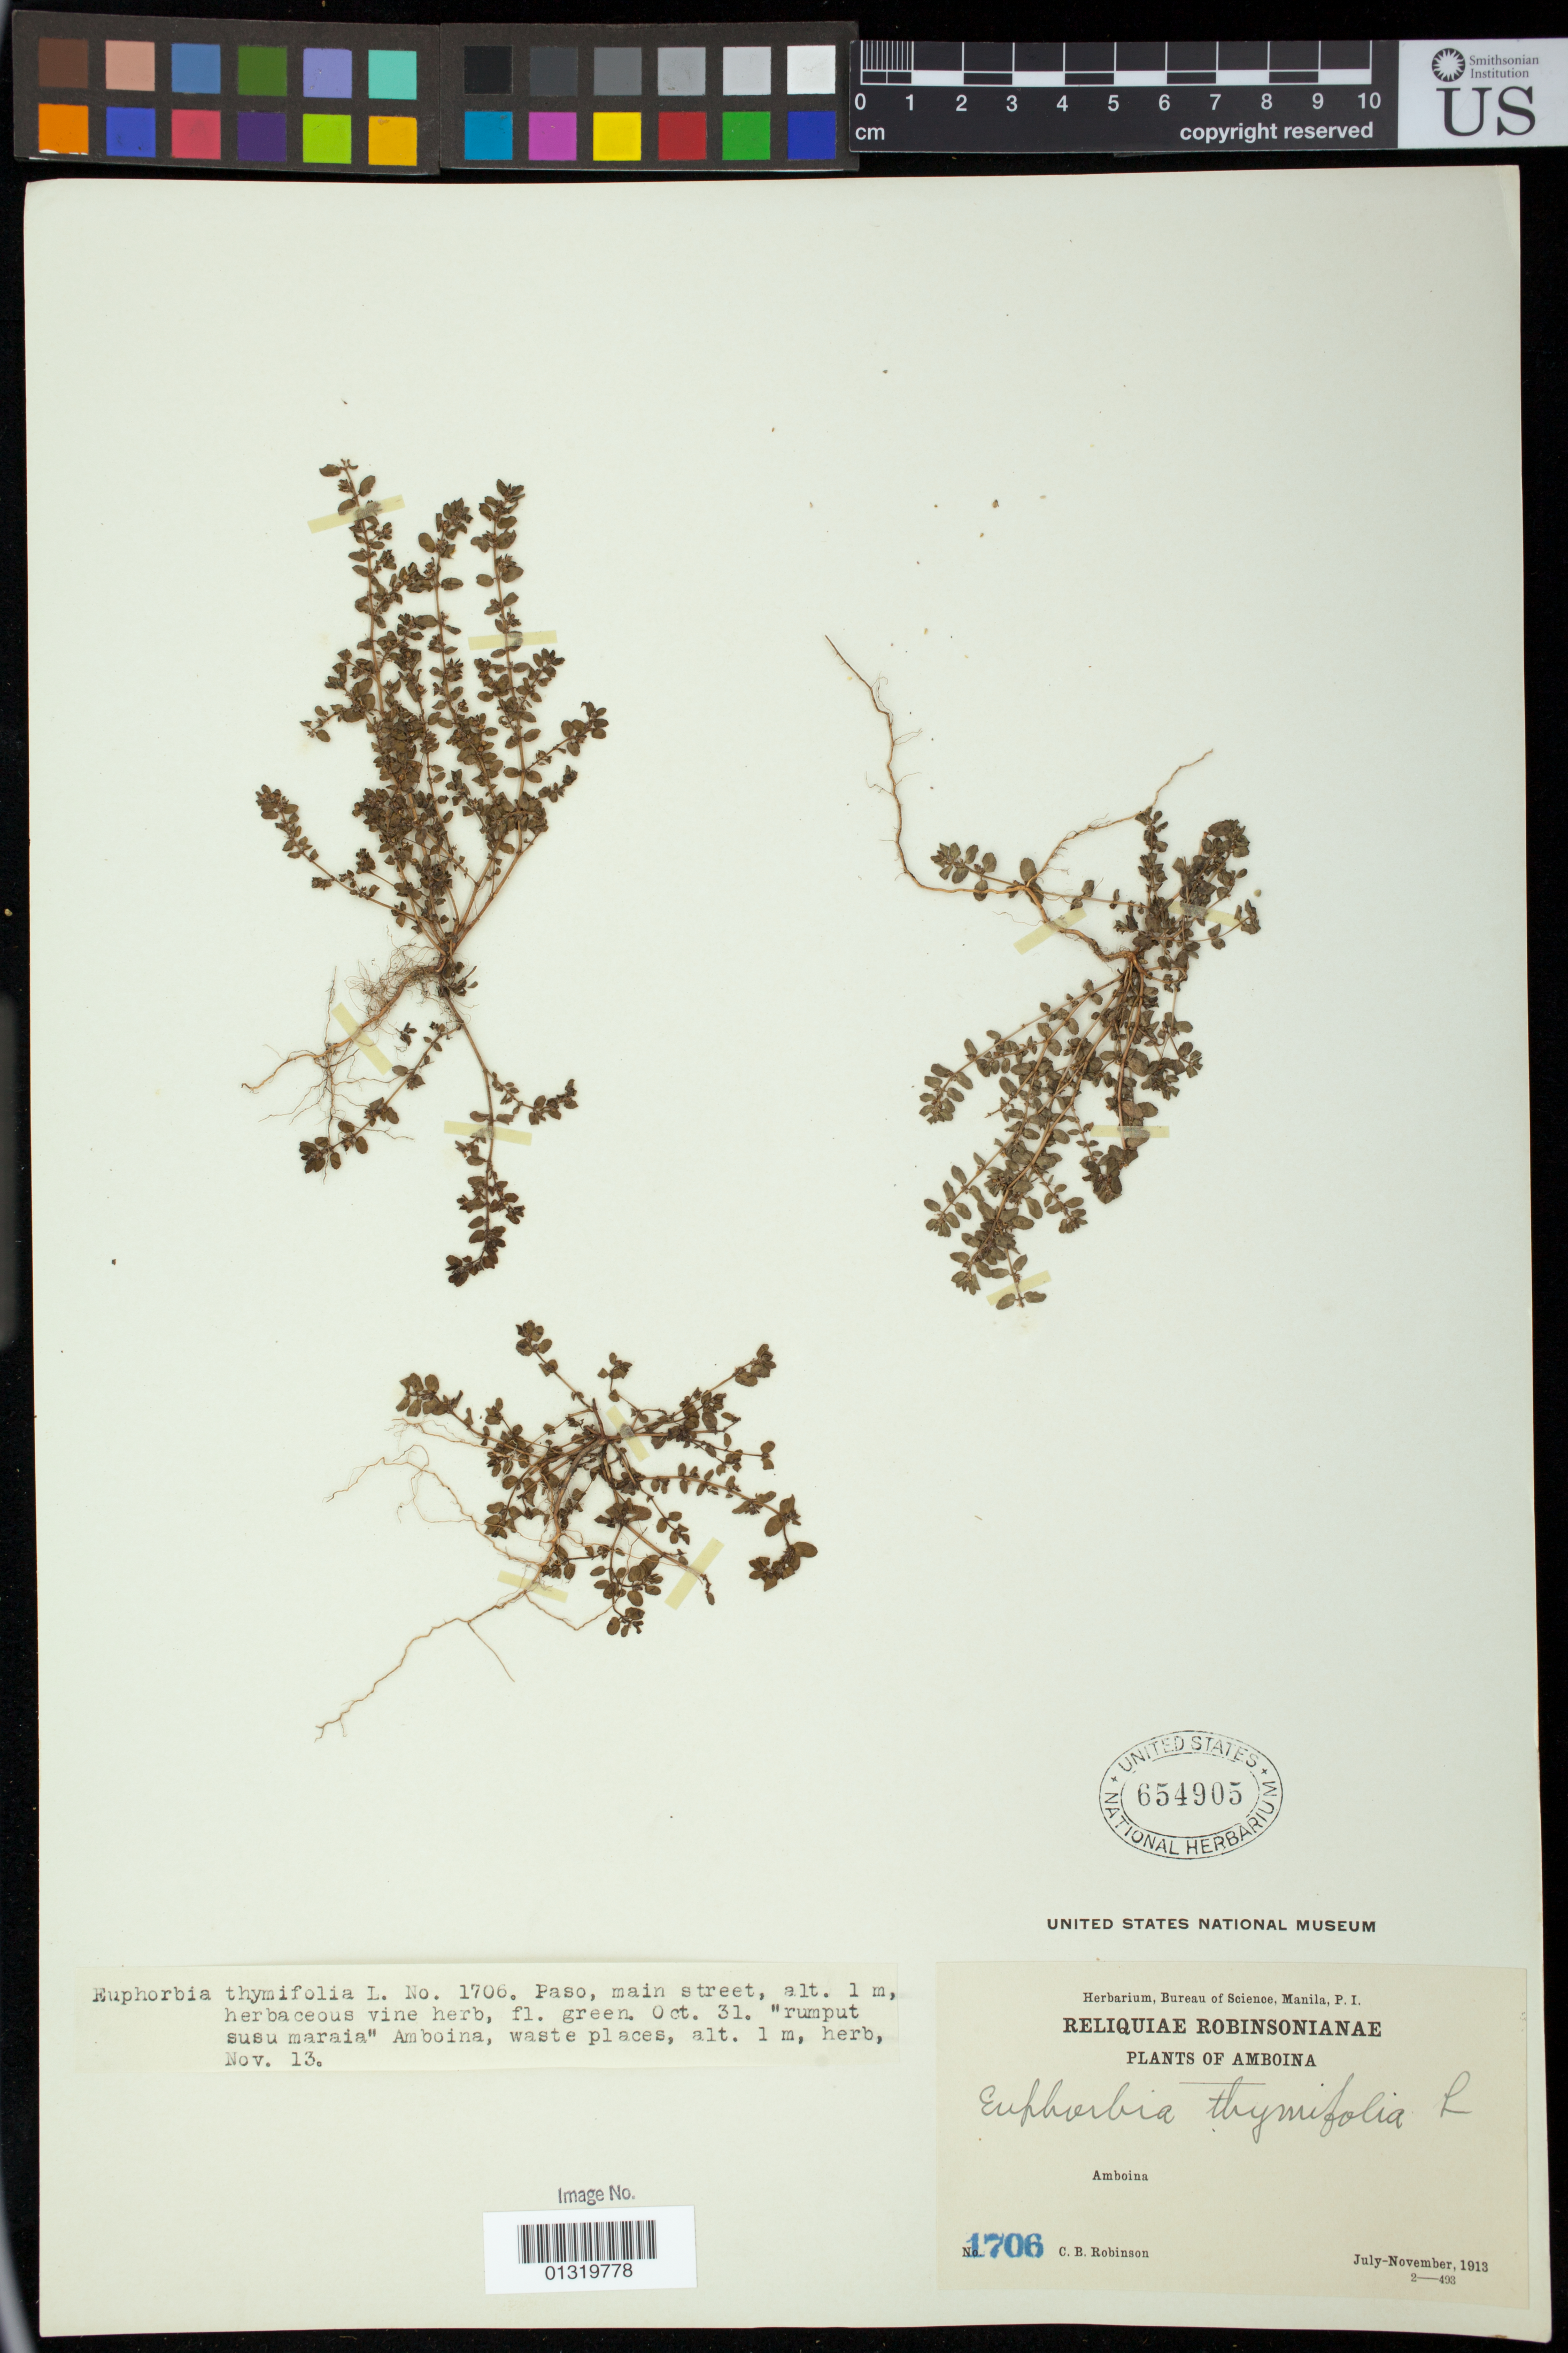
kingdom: Plantae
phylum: Tracheophyta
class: Magnoliopsida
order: Malpighiales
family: Euphorbiaceae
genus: Euphorbia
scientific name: Euphorbia thymifolia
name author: L.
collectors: C. Robinson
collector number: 1706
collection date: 1913-07/1913-11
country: Philippines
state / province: National Capital Region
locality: Manila, Paso, main street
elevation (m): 1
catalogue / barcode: US 654905